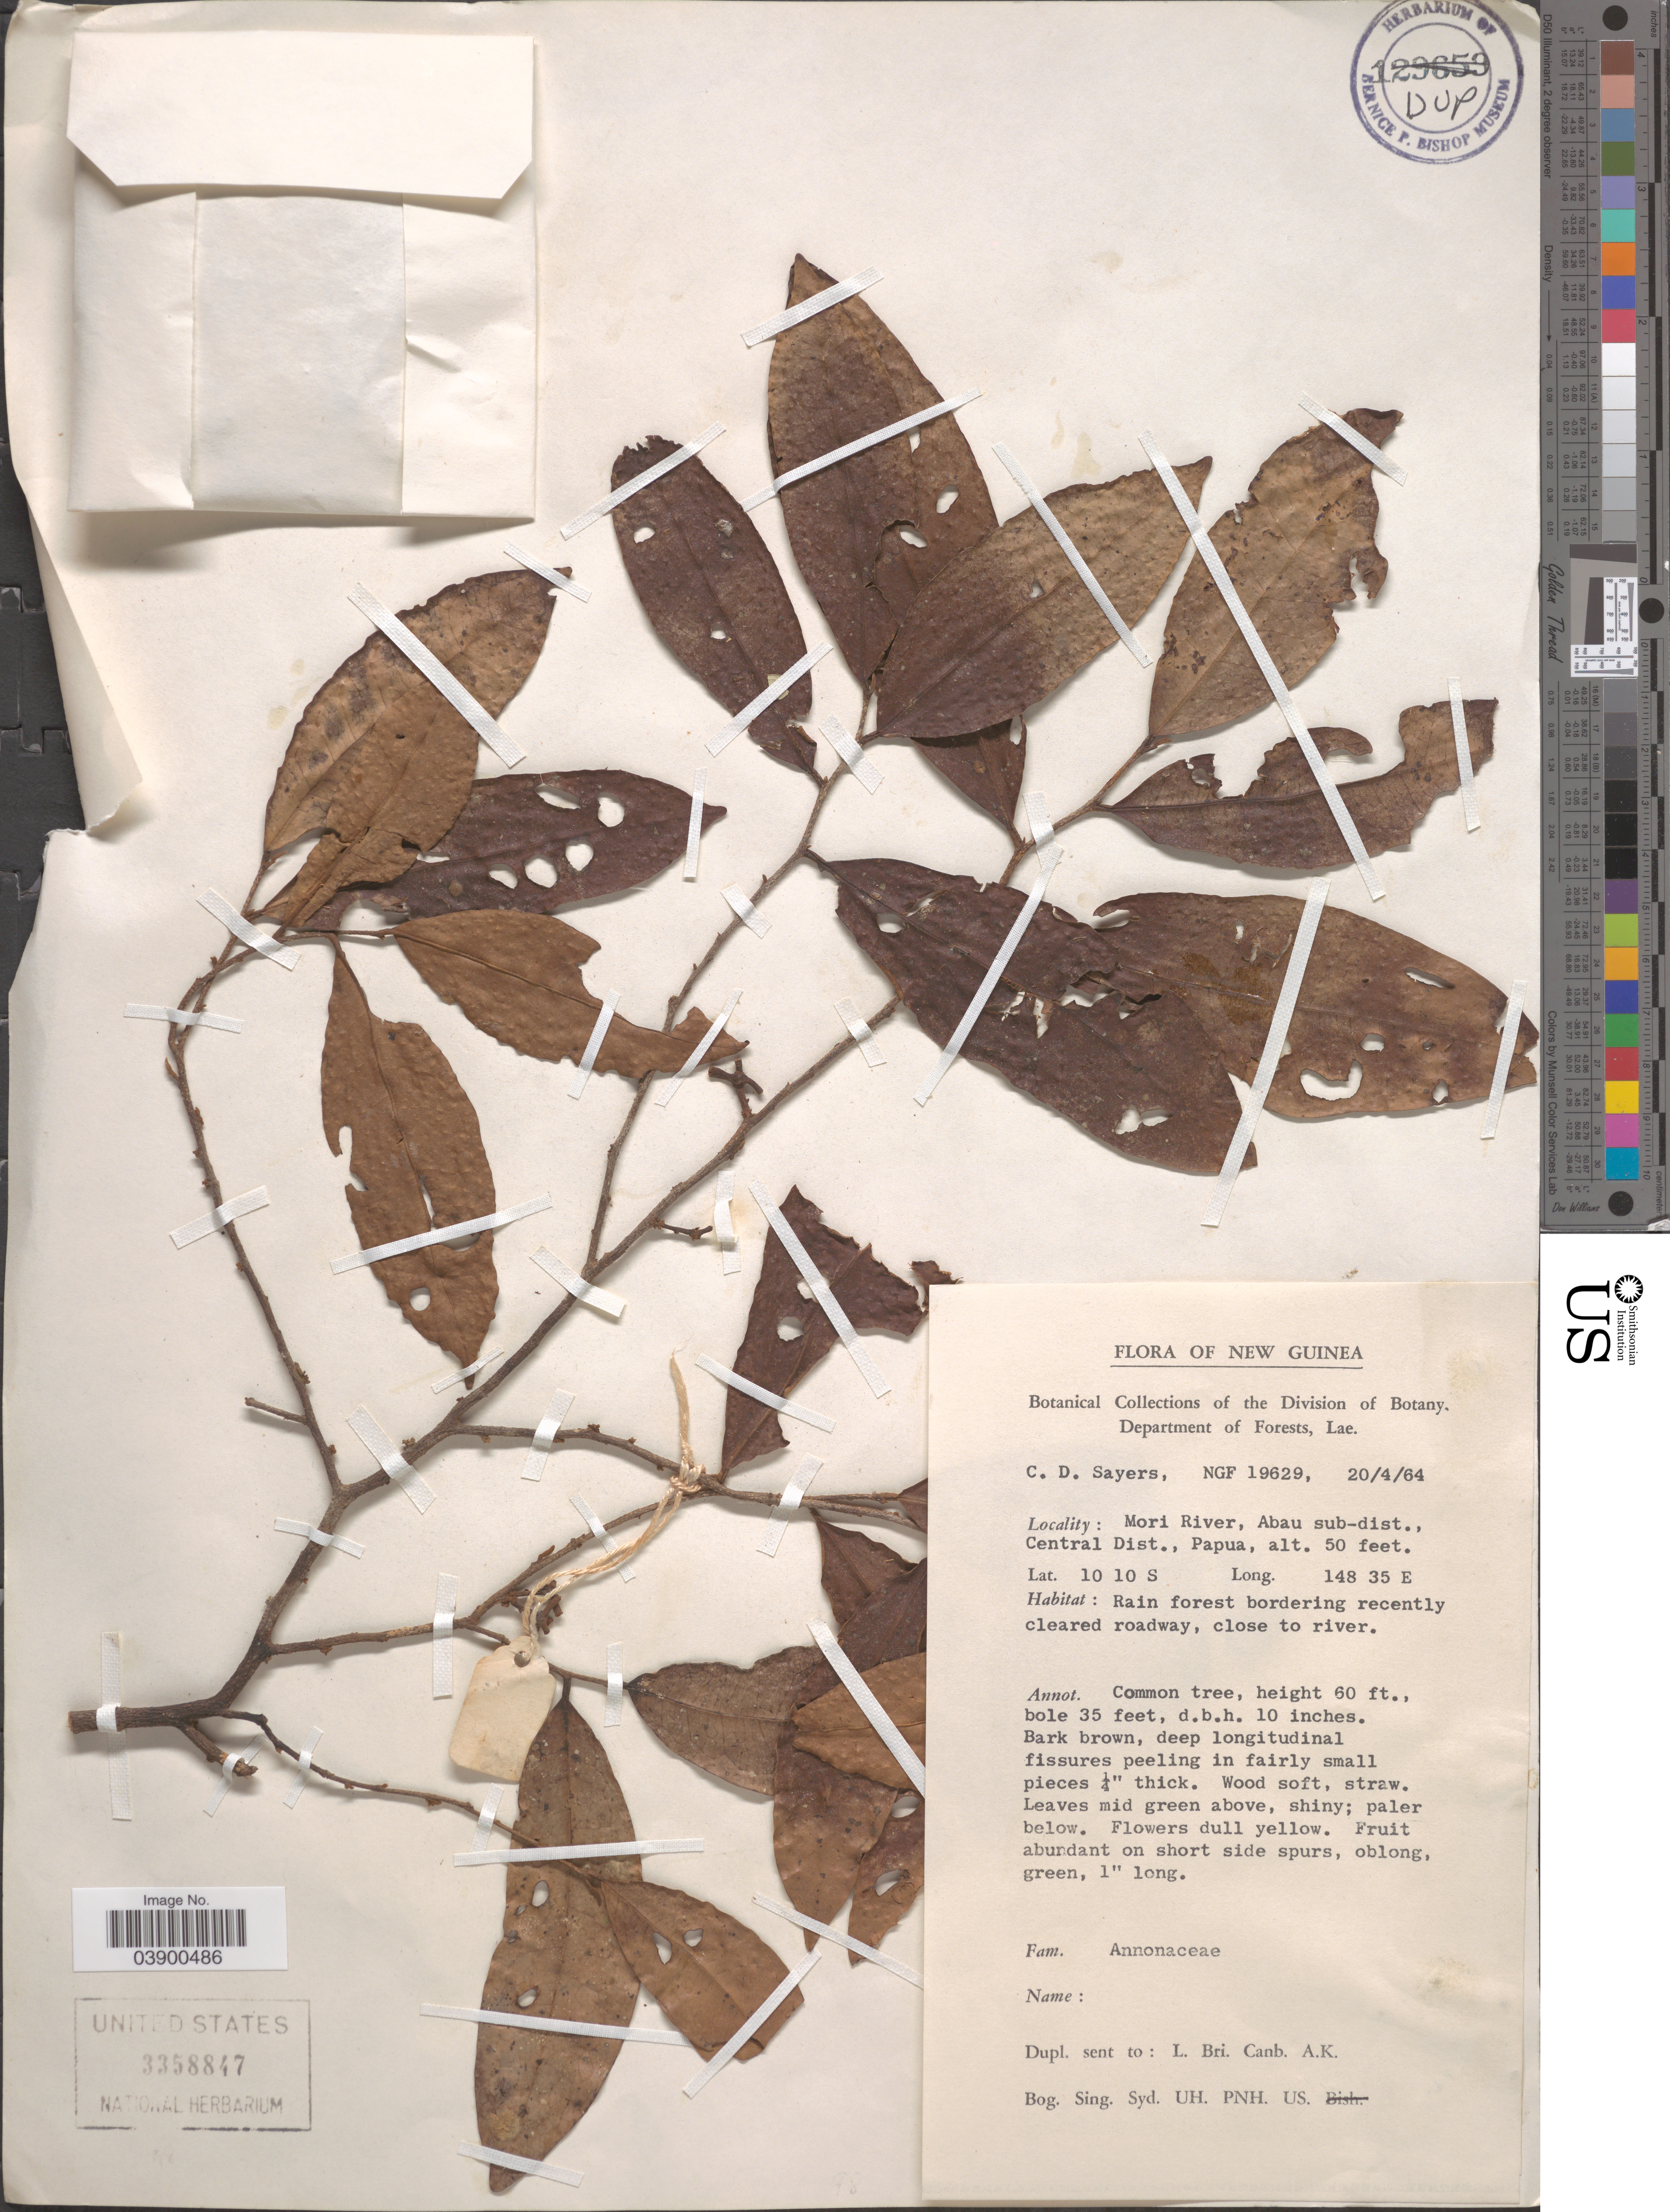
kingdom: Plantae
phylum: Tracheophyta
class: Magnoliopsida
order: Magnoliales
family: Annonaceae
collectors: C. Sayers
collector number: NGF19629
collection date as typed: Transcribed d/m/y: 20/4/64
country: Papua New Guinea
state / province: Central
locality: New Guinea. Mori River, Abau sub-dist., Central Dist., Papua.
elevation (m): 15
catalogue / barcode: US 3358847